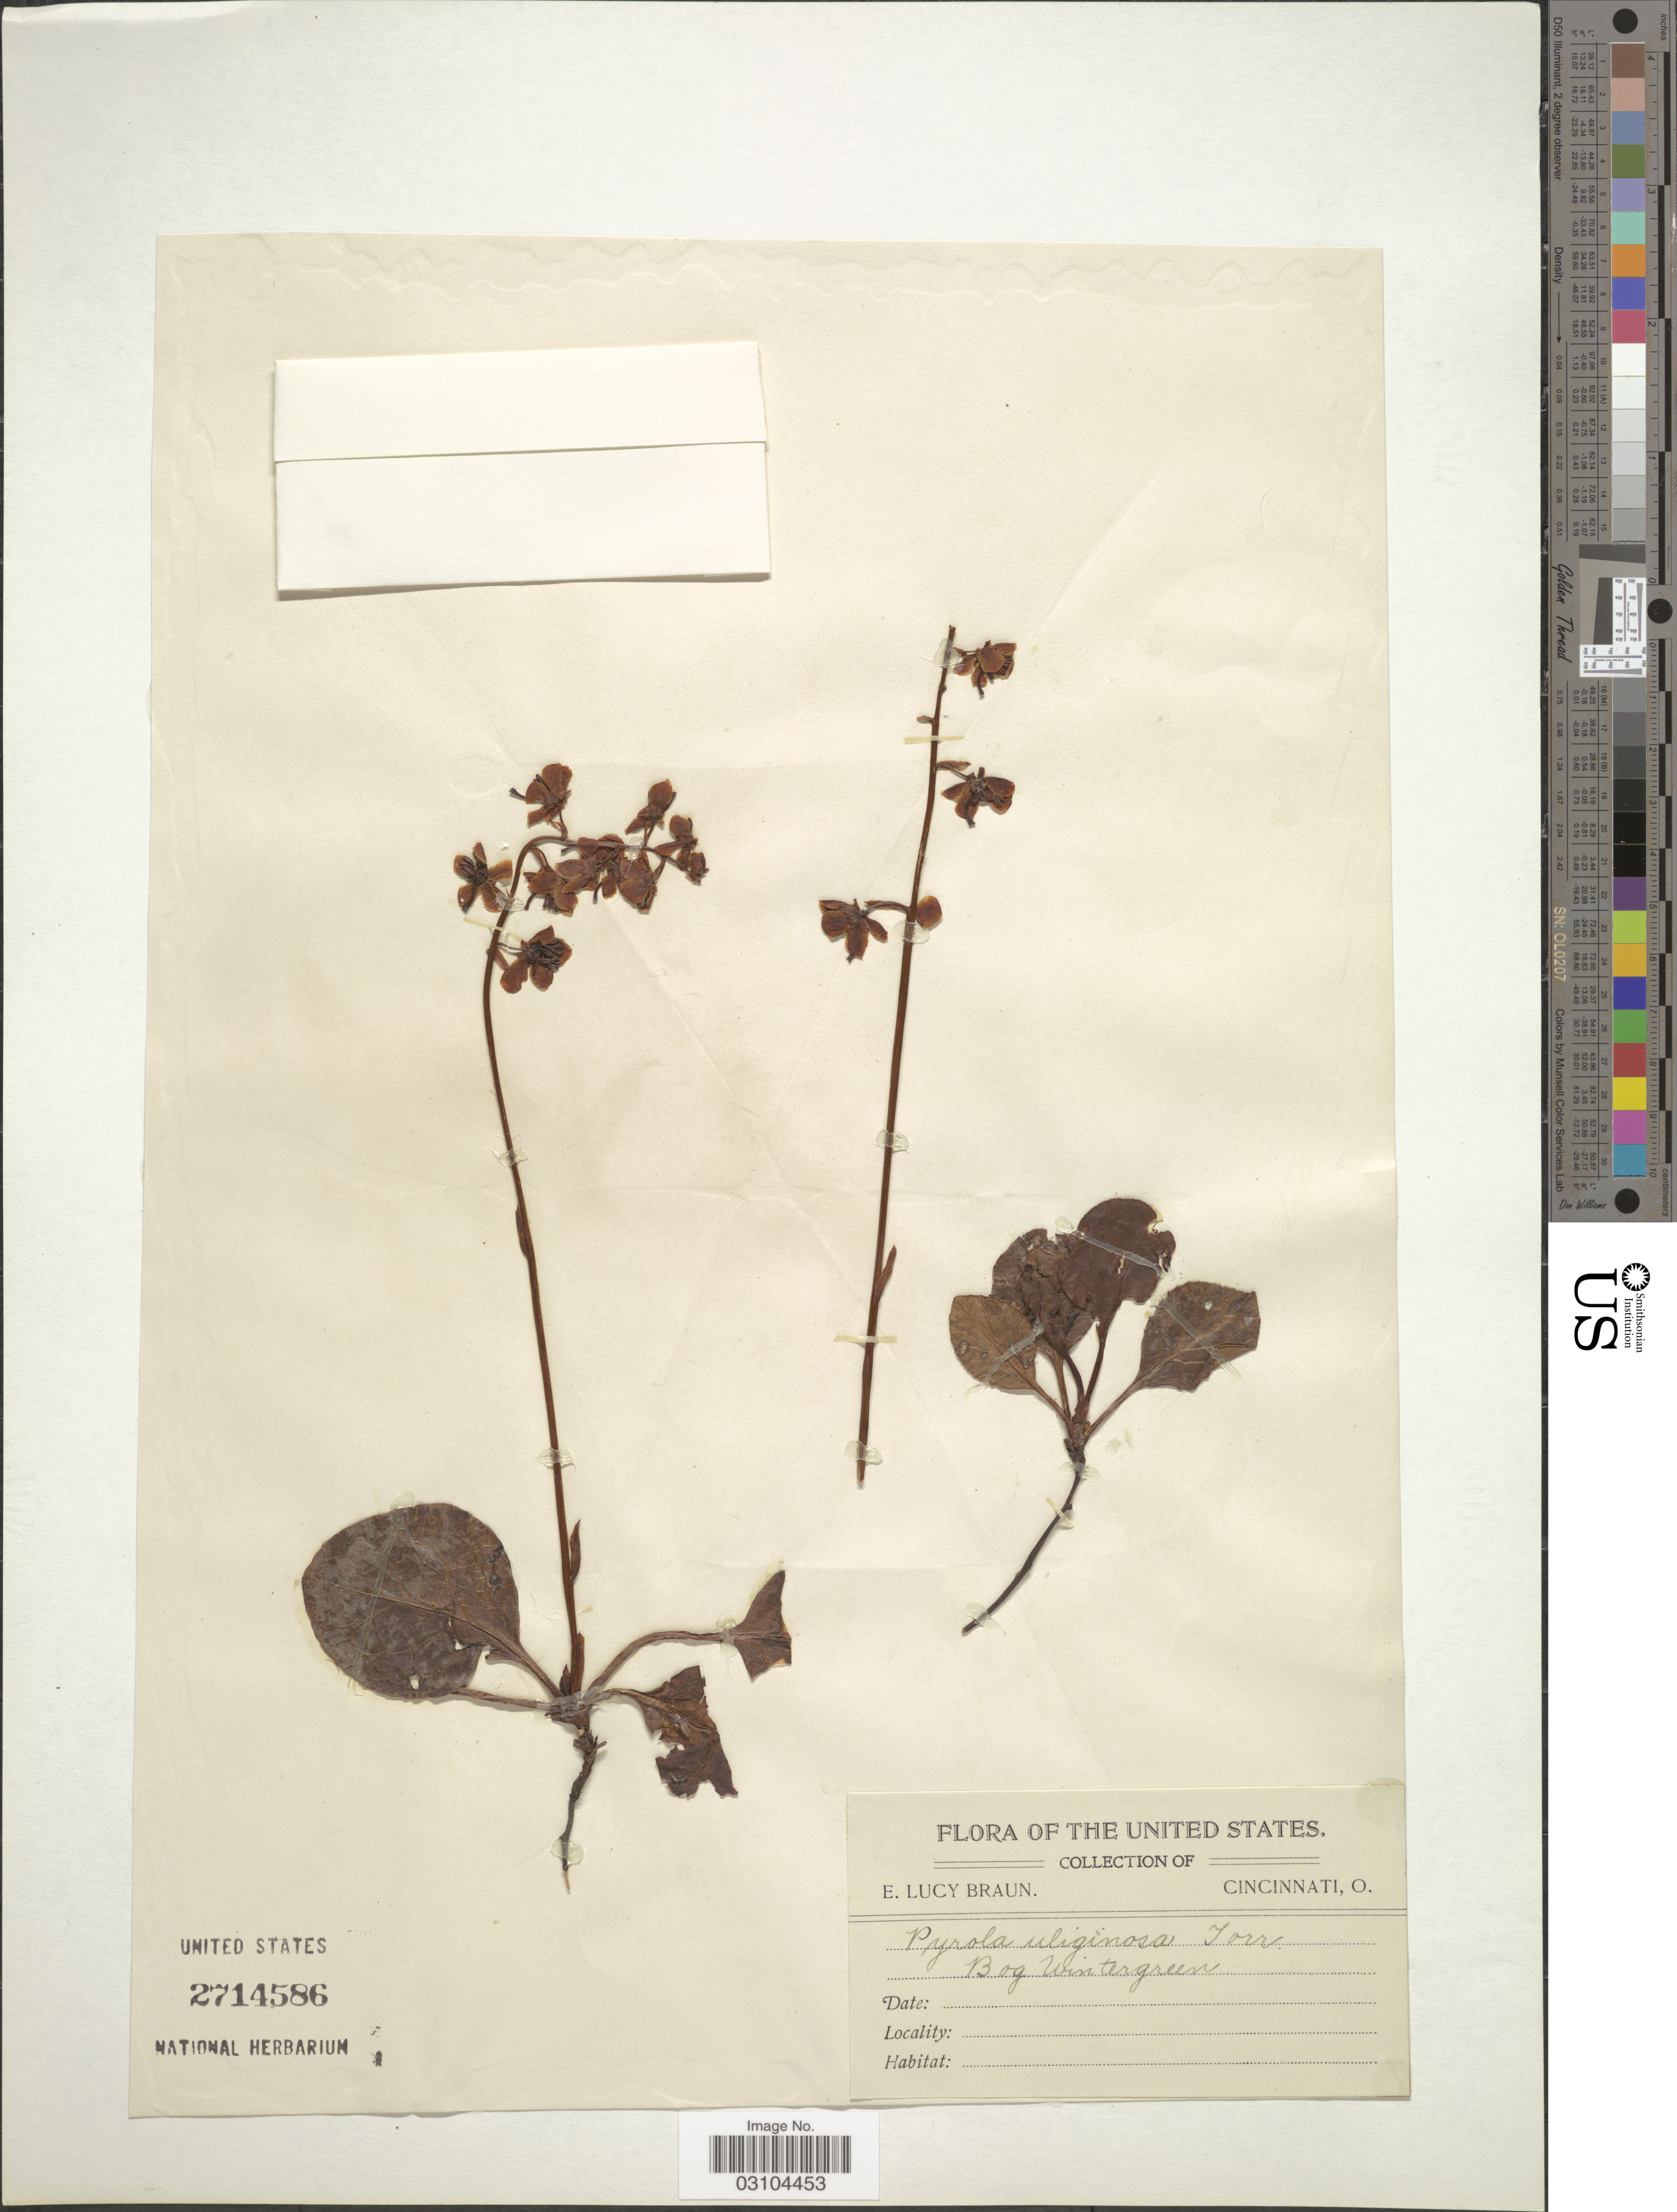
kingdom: Plantae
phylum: Tracheophyta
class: Magnoliopsida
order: Ericales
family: Ericaceae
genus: Pyrola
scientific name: Pyrola uliginosa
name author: Torr. & A. Gray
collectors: E. L. Braun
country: United States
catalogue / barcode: US 2714586